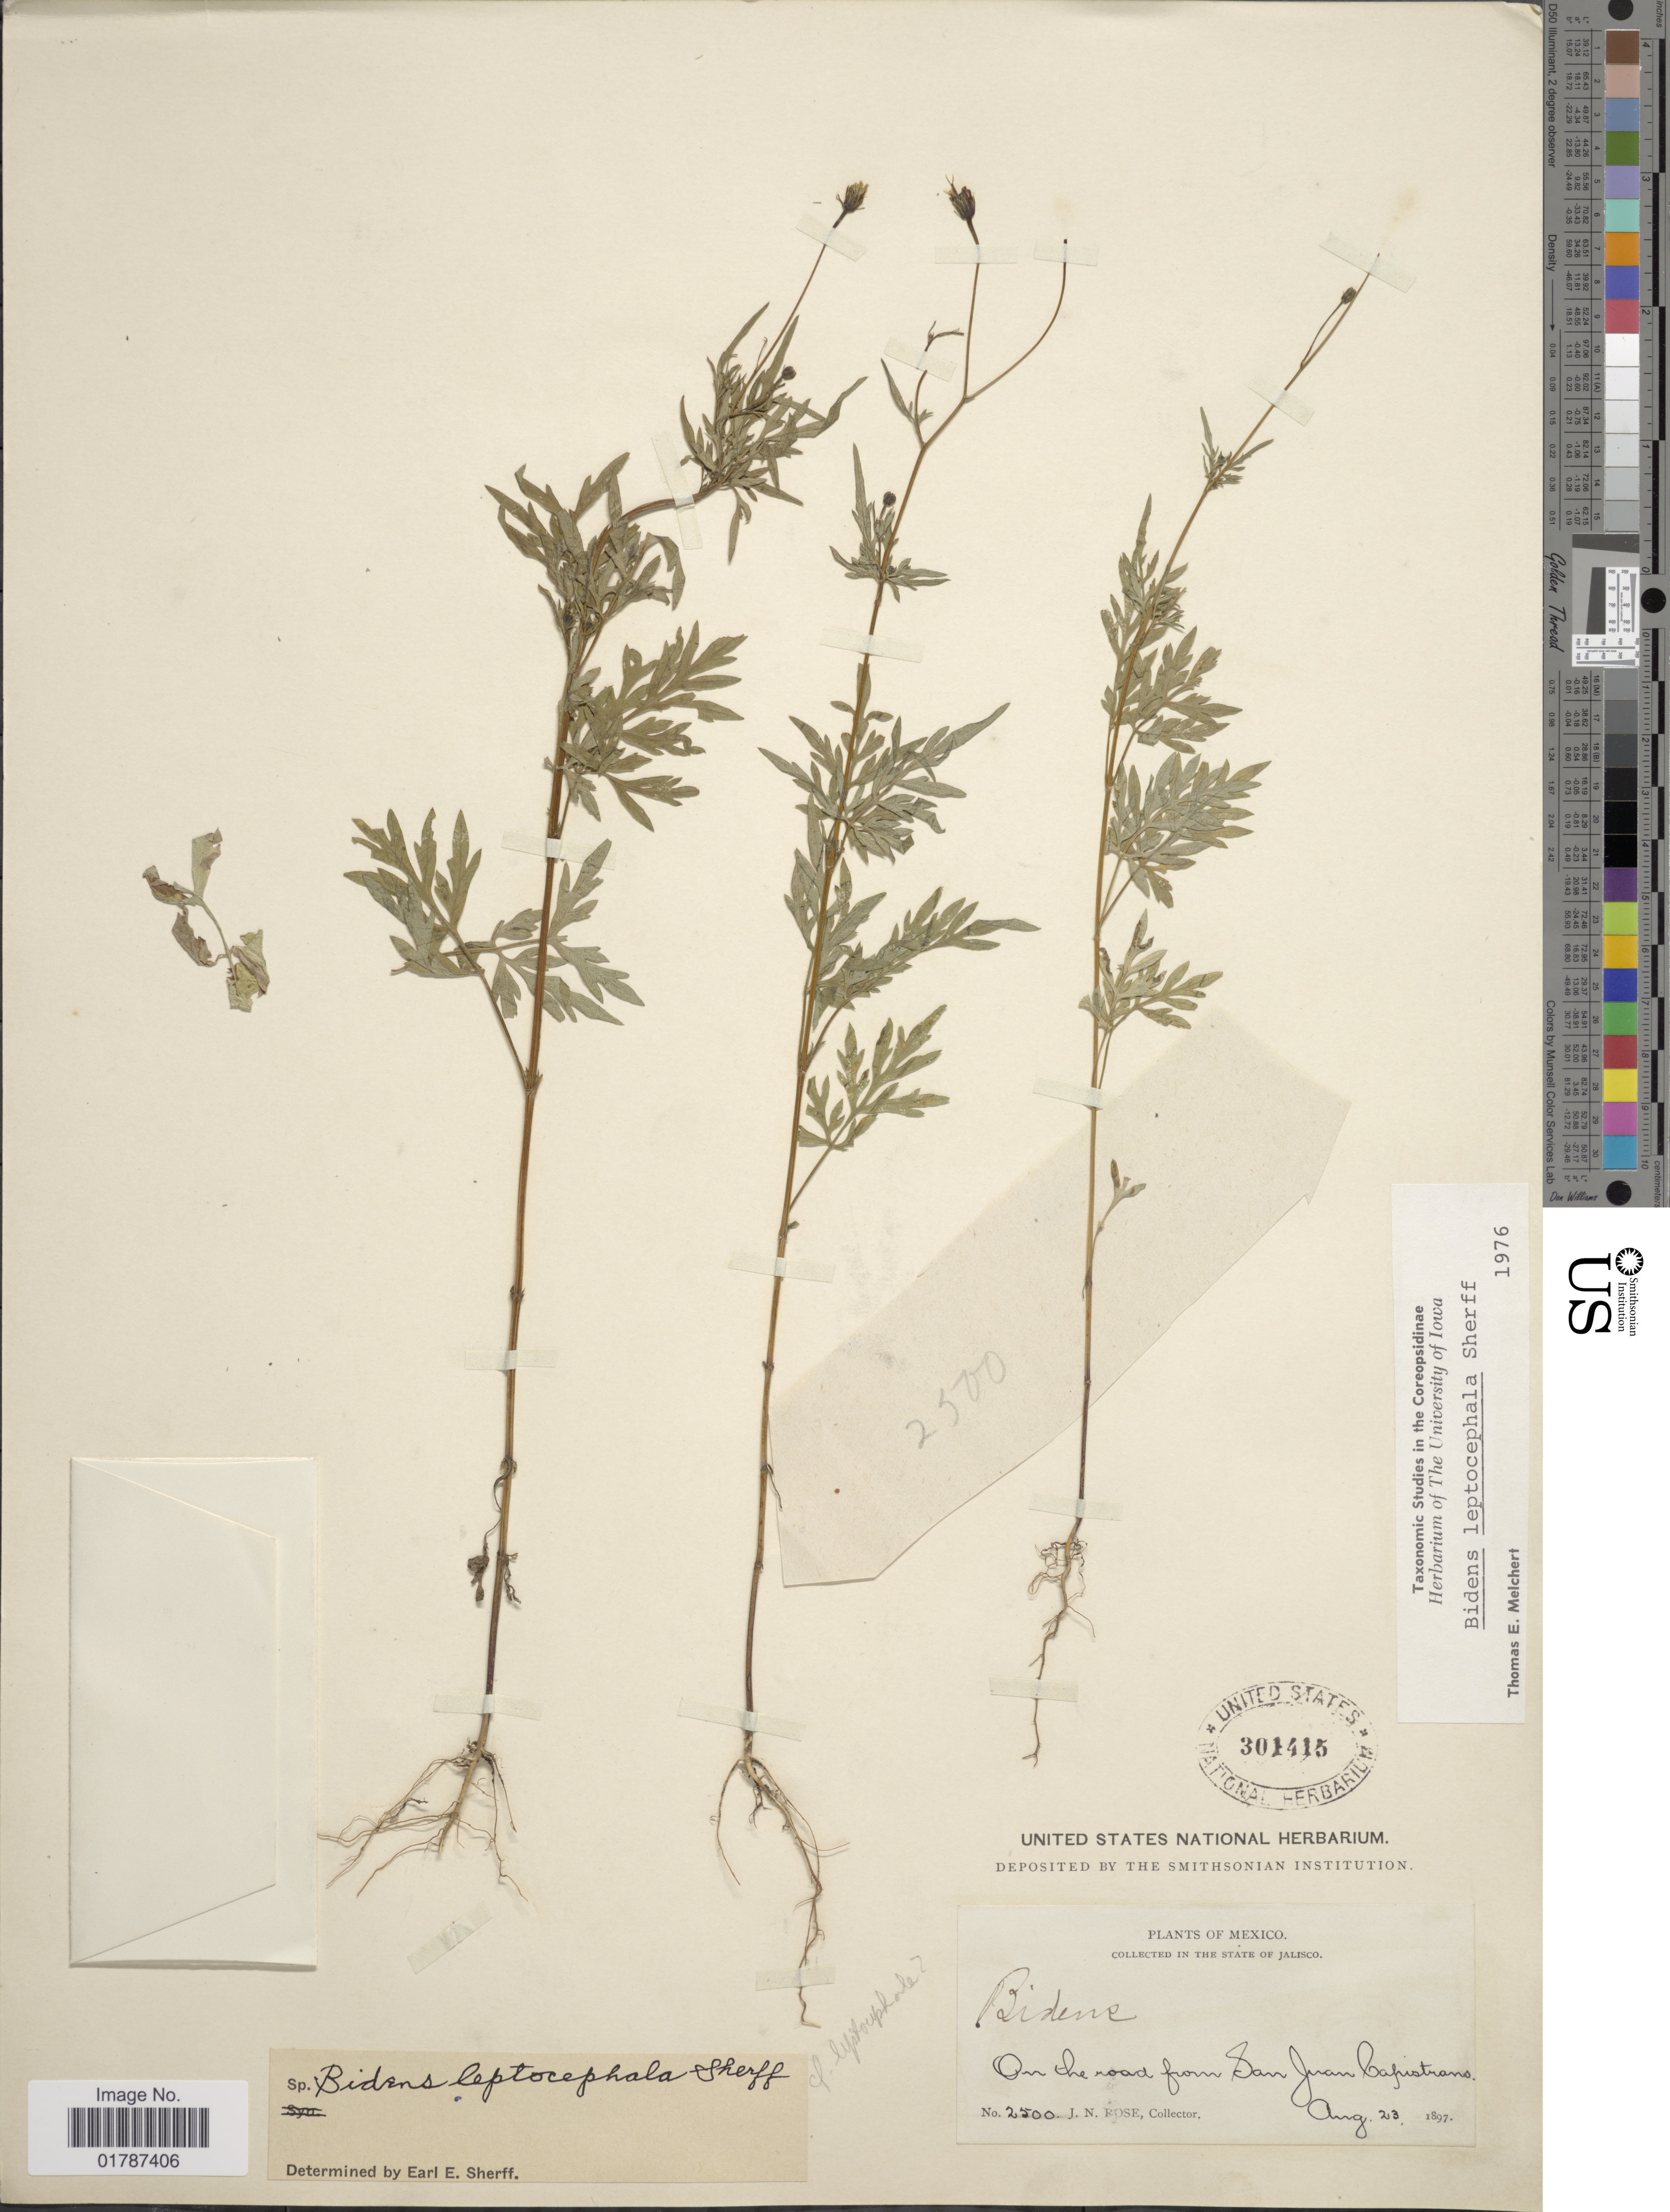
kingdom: Plantae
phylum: Tracheophyta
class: Magnoliopsida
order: Asterales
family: Asteraceae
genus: Bidens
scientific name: Bidens leptocephala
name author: Sherff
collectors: J. N. Rose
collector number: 2500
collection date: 1897-08-23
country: Mexico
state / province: Jalisco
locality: In The State of Jalisco, On the road from San Juan Capistrans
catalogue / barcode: US 301415